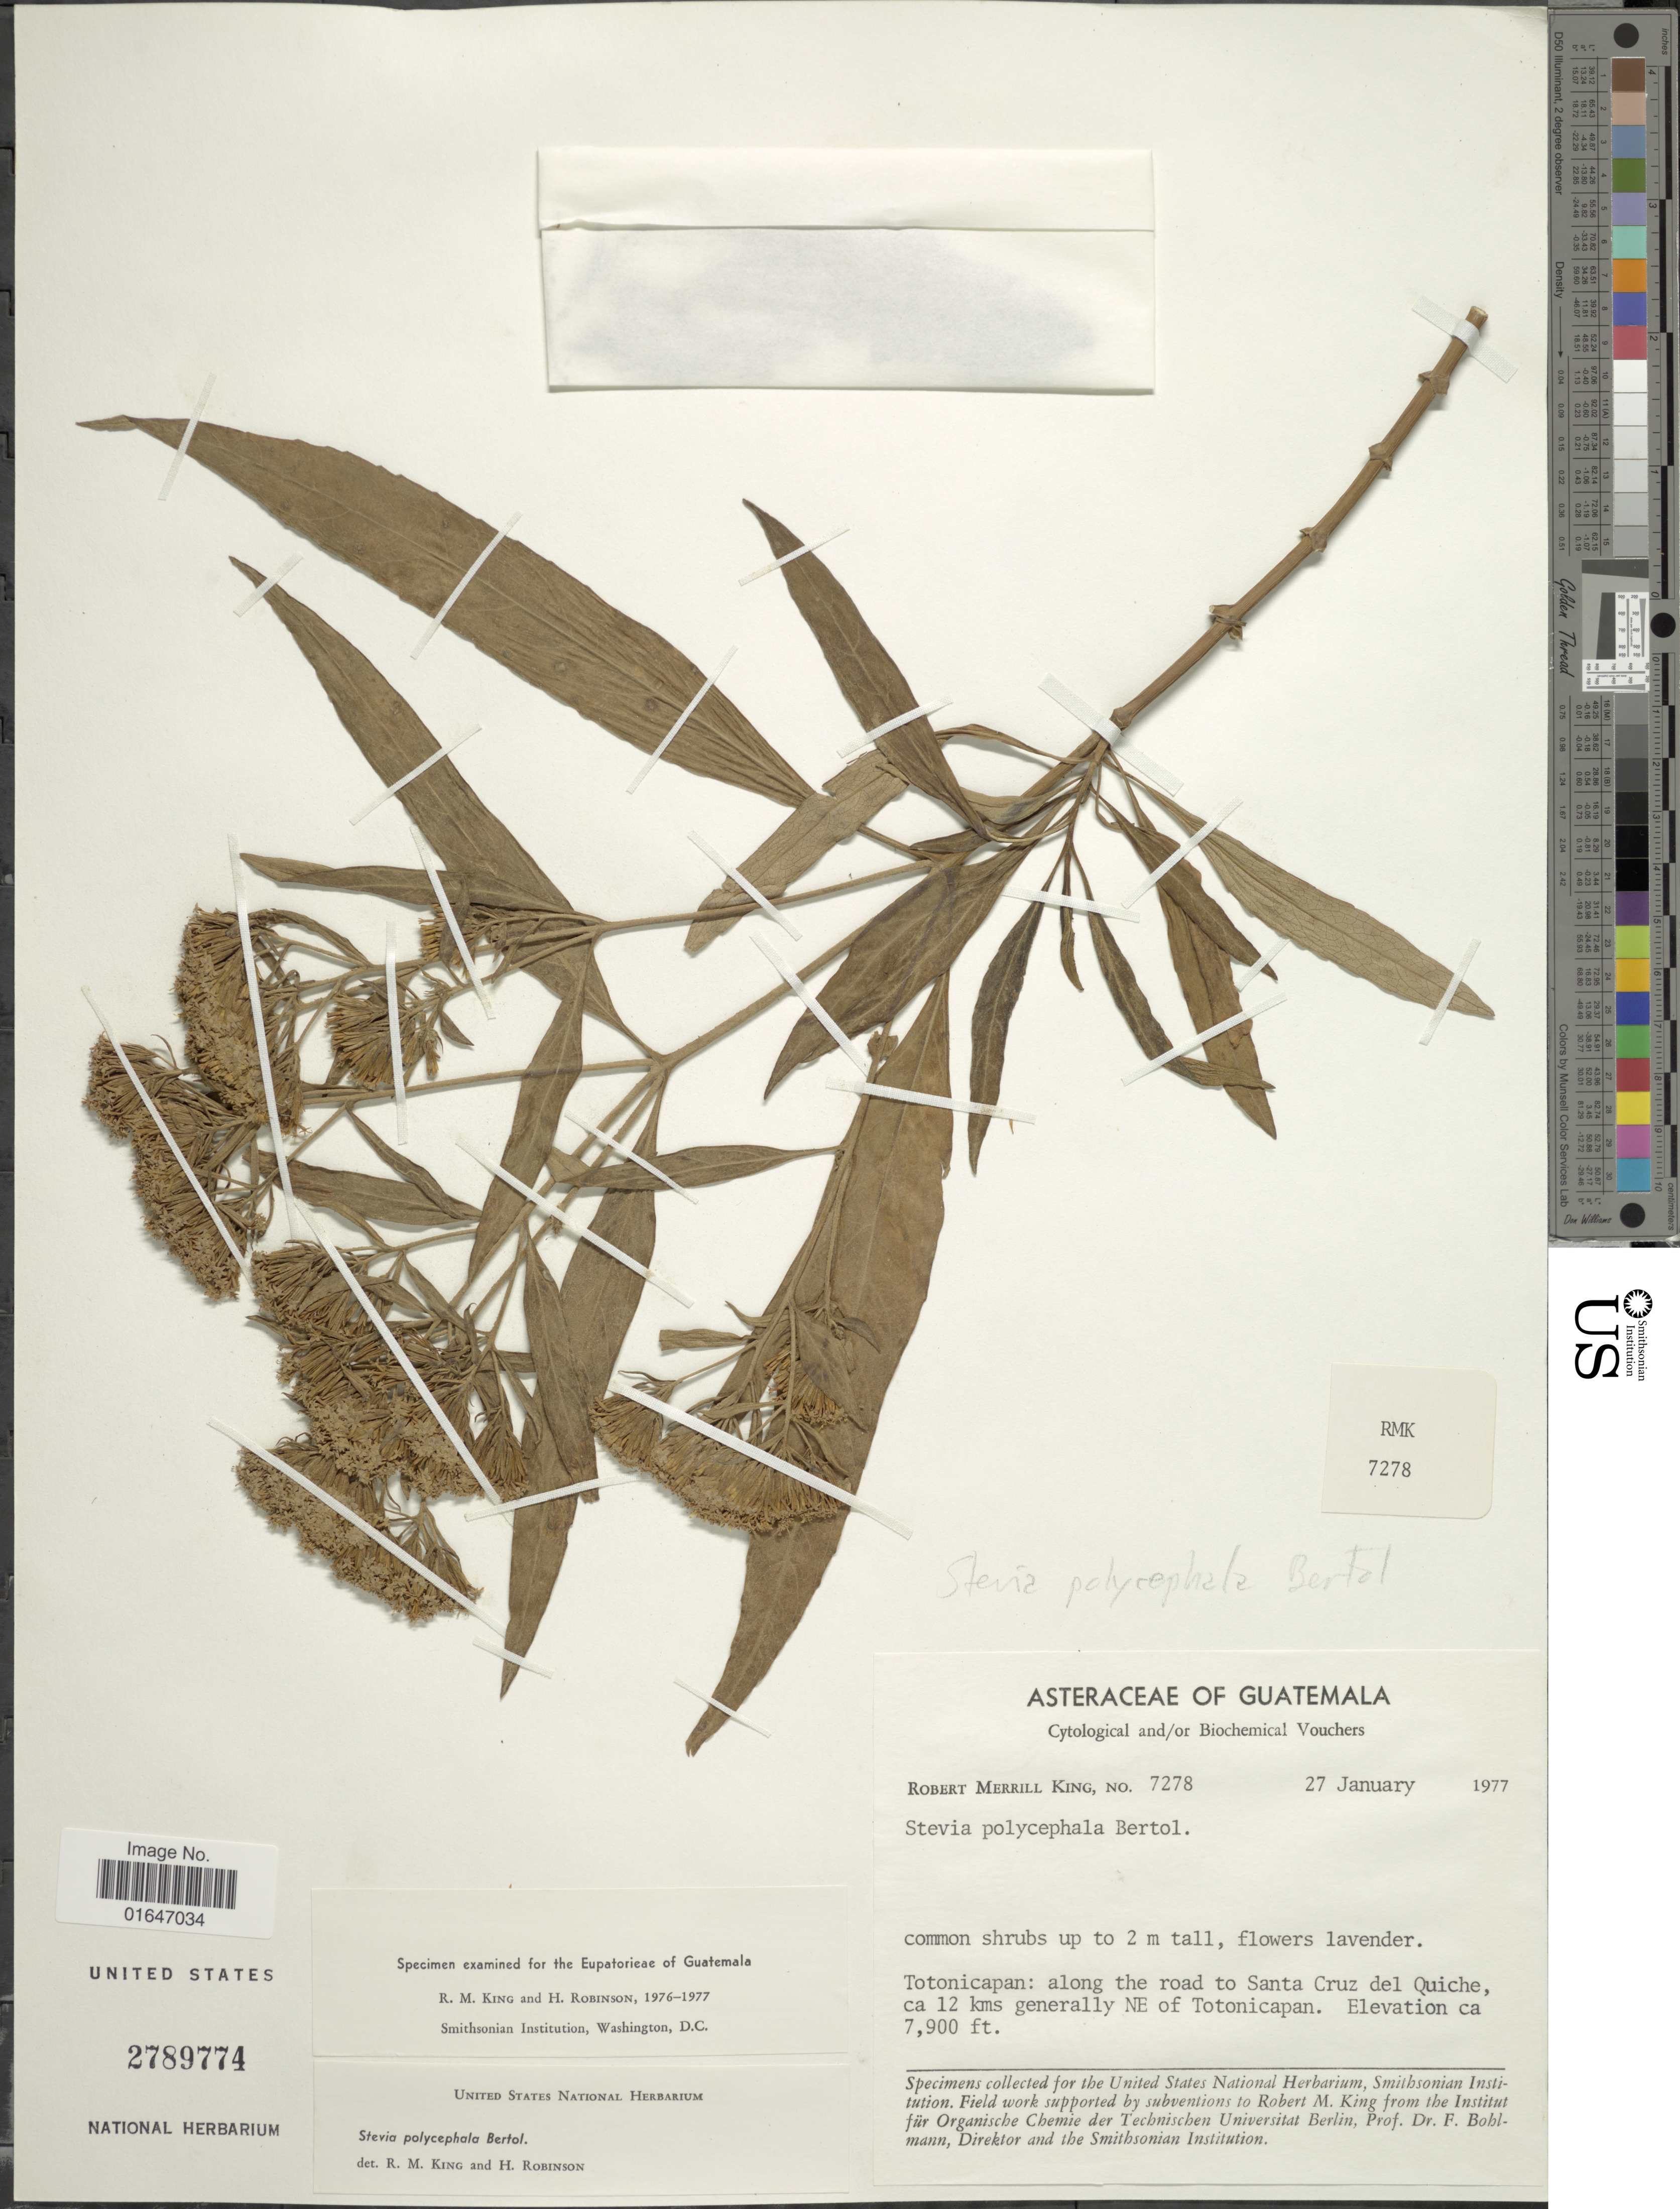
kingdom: Plantae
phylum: Tracheophyta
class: Magnoliopsida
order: Asterales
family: Asteraceae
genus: Stevia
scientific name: Stevia polycephala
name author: Bertoloni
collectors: R. M. King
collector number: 7278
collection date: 1977-01-27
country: Guatemala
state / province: Totonicapan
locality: Along the road to Santa Cruz del Quiche, ca 12 kms generally NE of Totonicapan.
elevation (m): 2408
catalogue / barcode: US 2789774